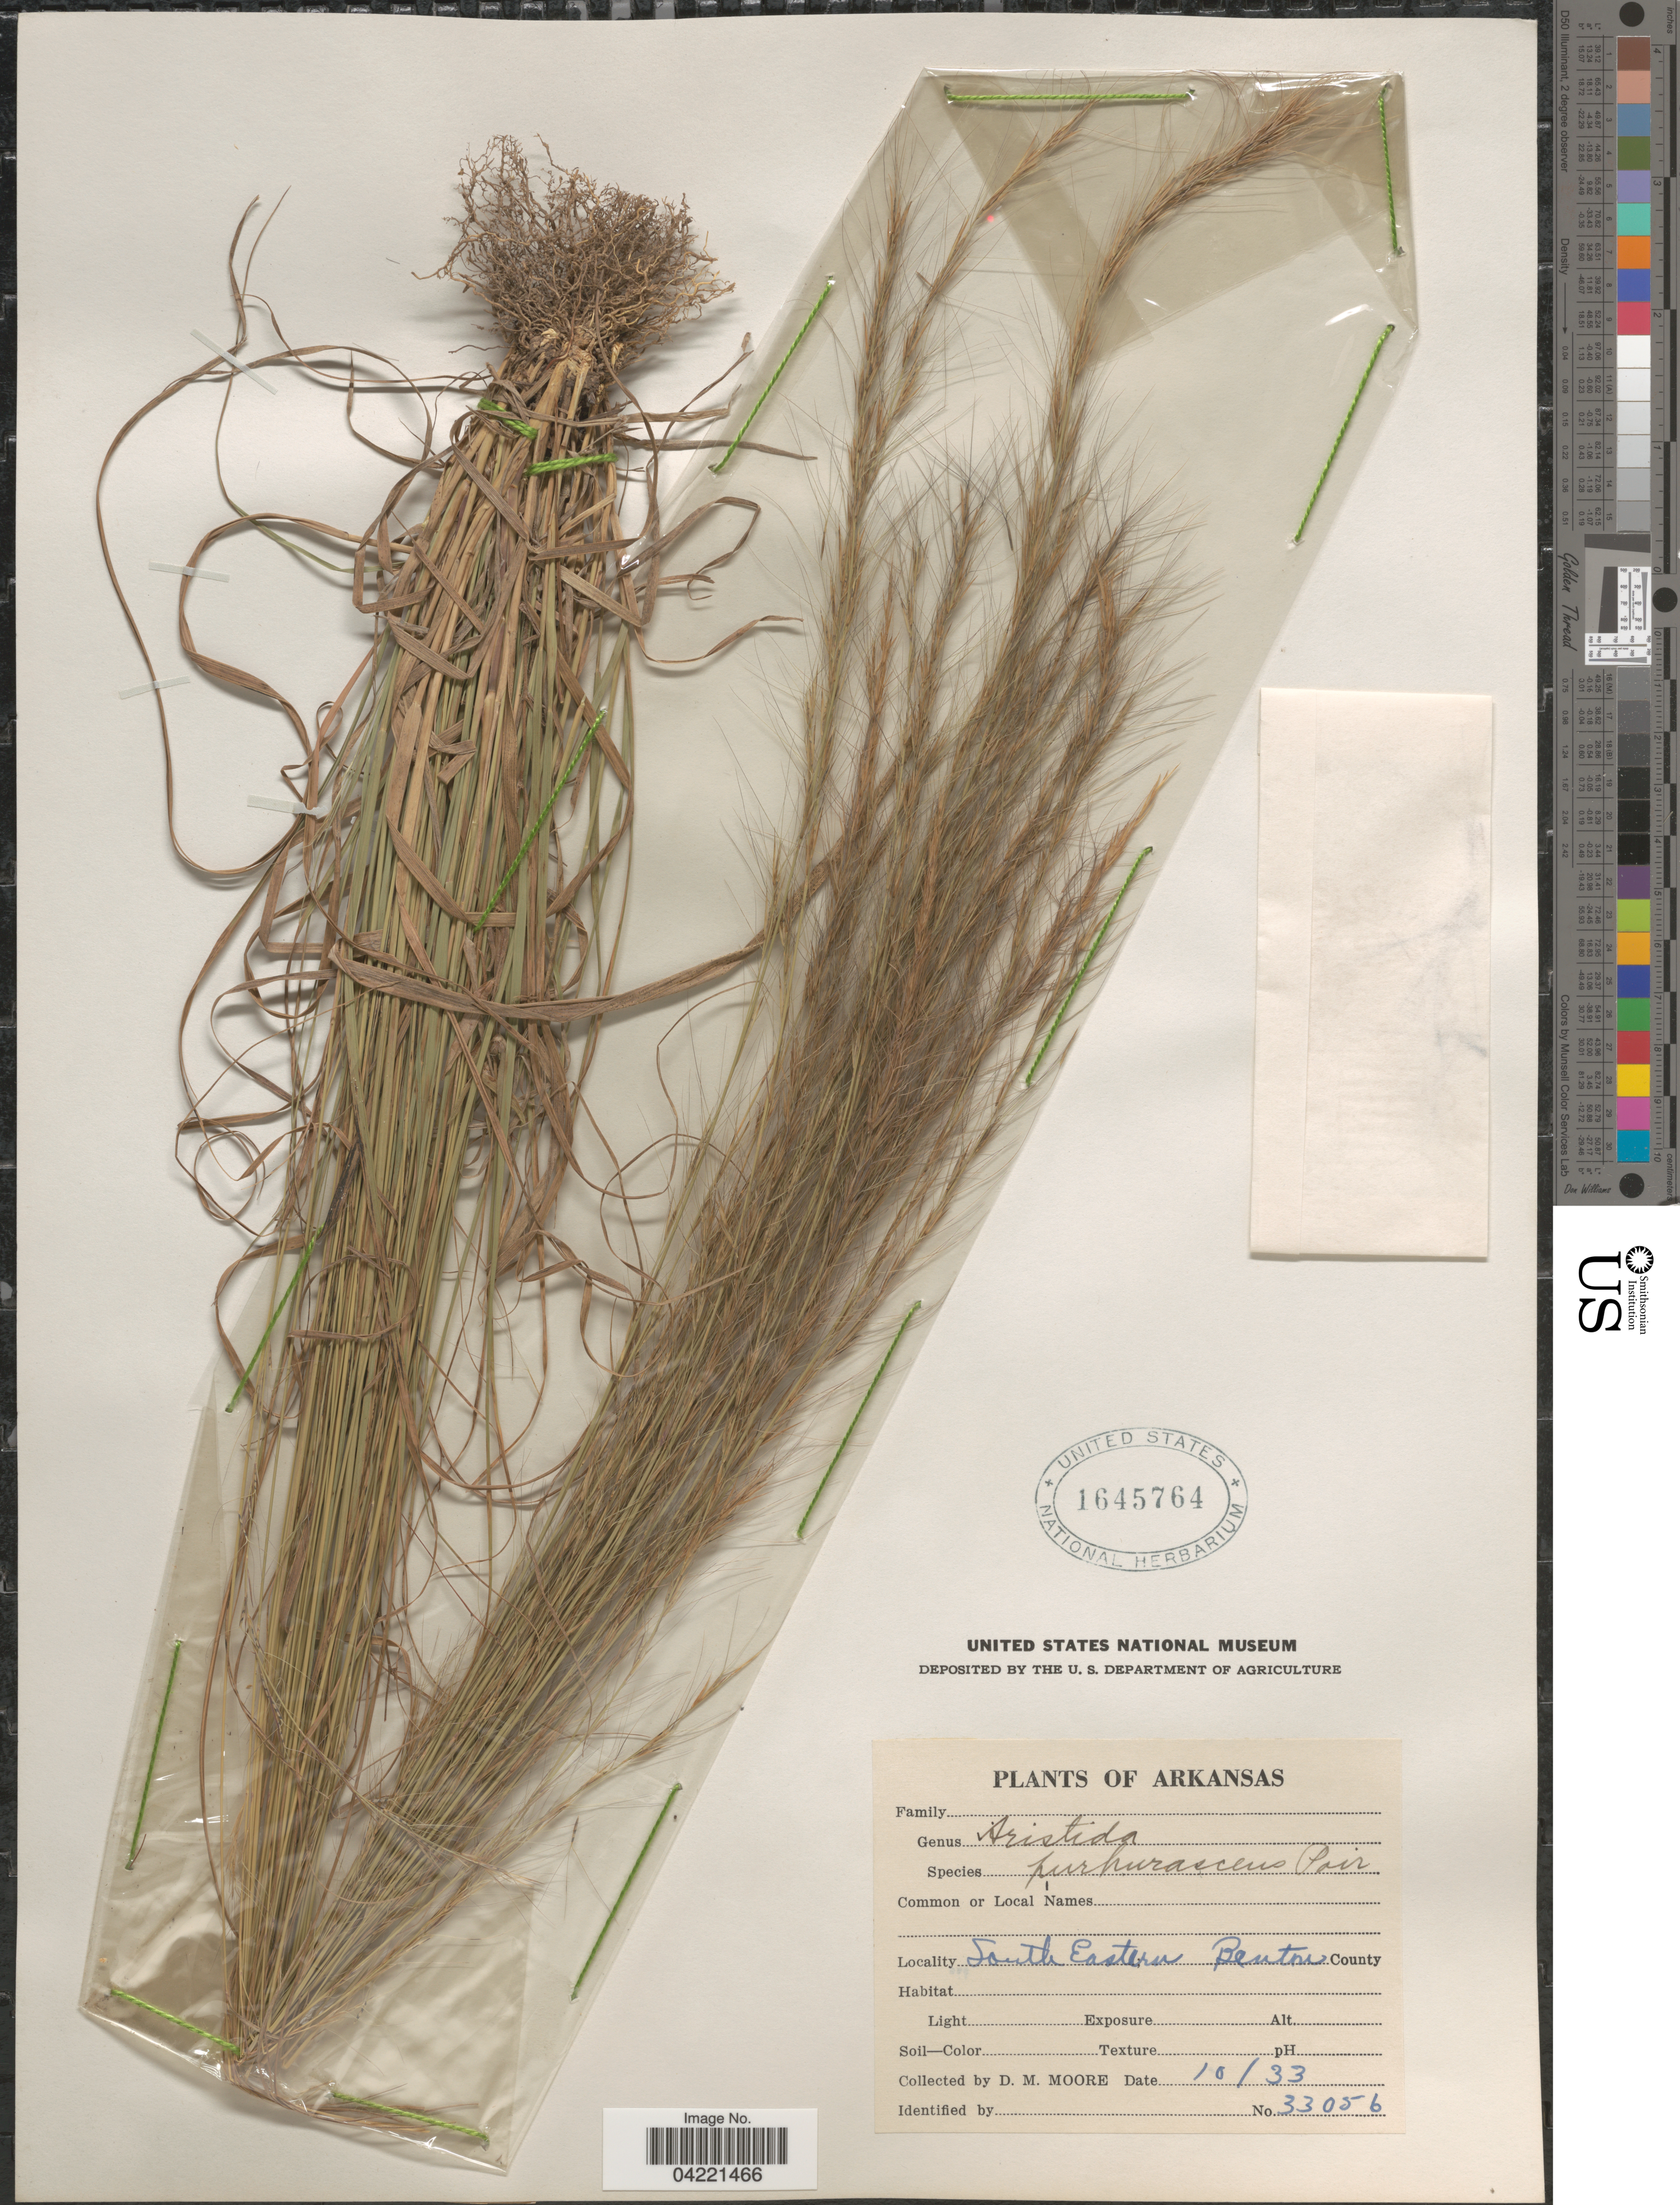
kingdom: Plantae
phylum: Tracheophyta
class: Liliopsida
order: Poales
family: Poaceae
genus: Aristida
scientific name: Aristida purpurascens var. purpurescens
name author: Poir.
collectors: D. Moore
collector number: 33056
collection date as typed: Transcribed d/m/y: /10/33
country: United States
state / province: Arkansas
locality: South Eastern Benton County.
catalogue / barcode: US 1645764